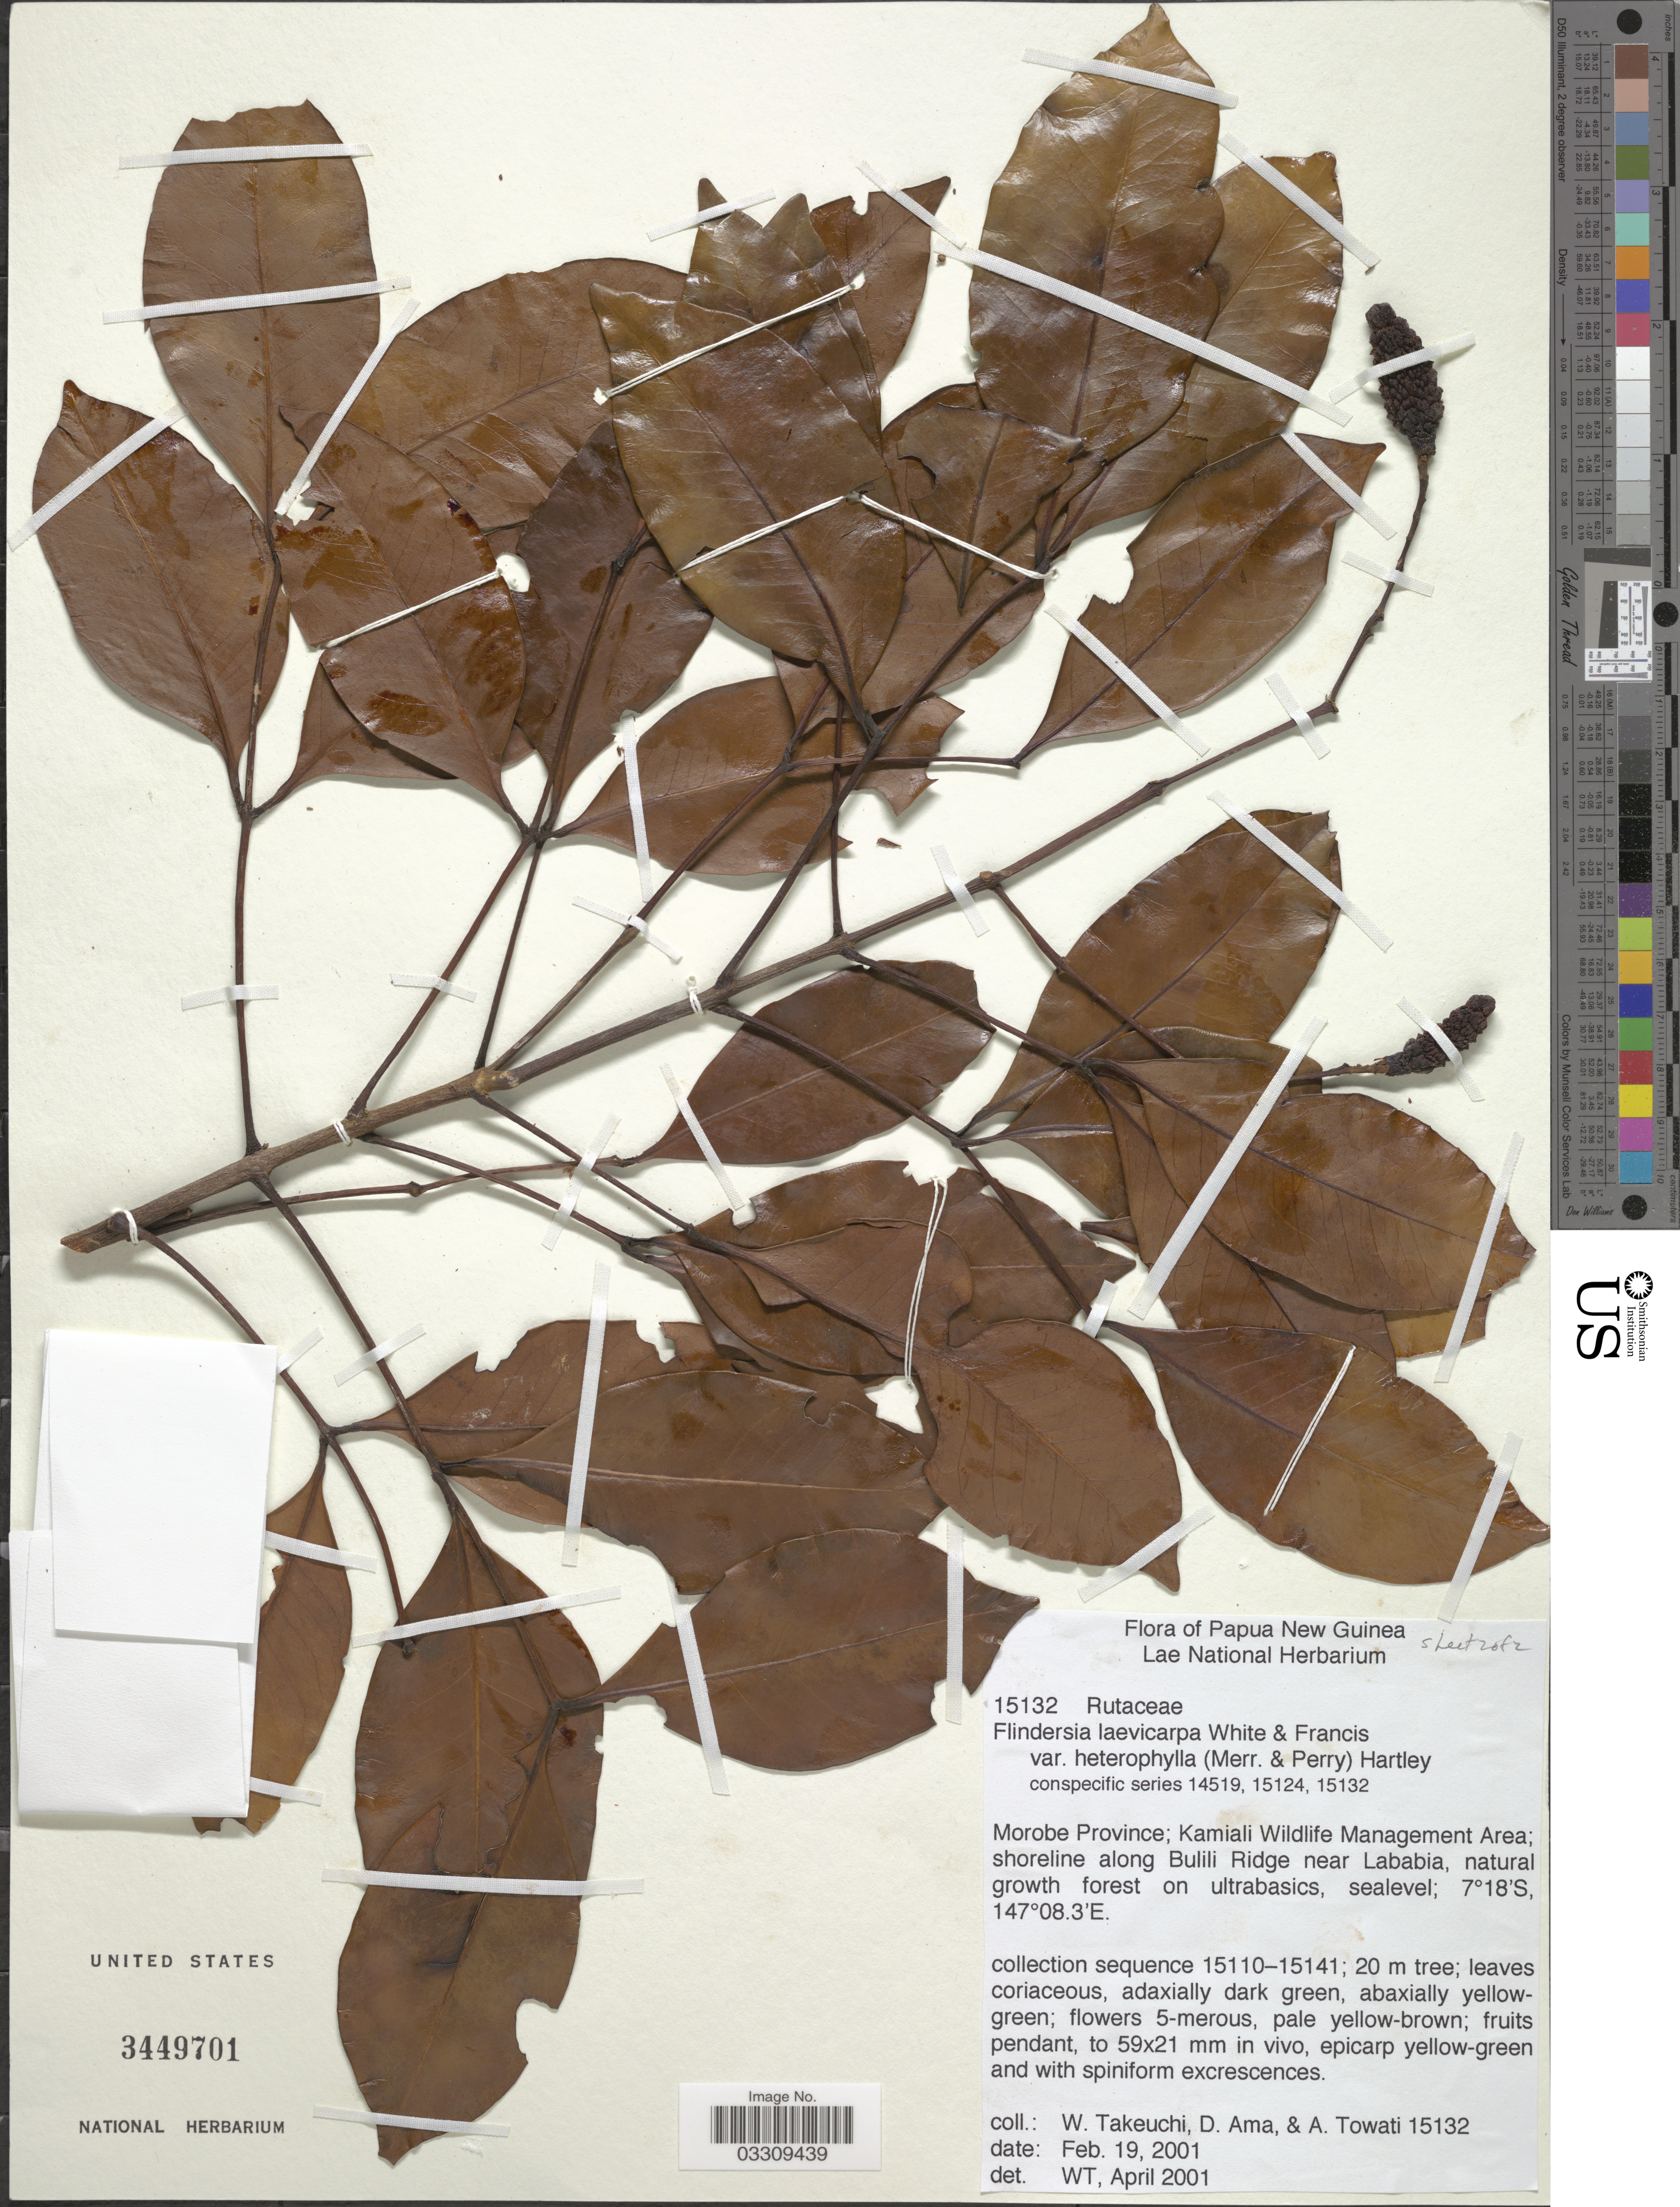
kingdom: Plantae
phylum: Tracheophyta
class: Magnoliopsida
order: Sapindales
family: Rutaceae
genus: Flindersia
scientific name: Flindersia laevicarpa var. heterophylla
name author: (Merr. & L.M. Perry) T.G. Hartley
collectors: W. Takeuchi, D. Ama & A. Towati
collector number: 15132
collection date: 2001-02-19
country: Papua New Guinea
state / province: Morobe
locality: Papua New Guinea. Kamiali Wildlife Management Area; shoreline along Bulili Ridge near Lababia.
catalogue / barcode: US 3449701